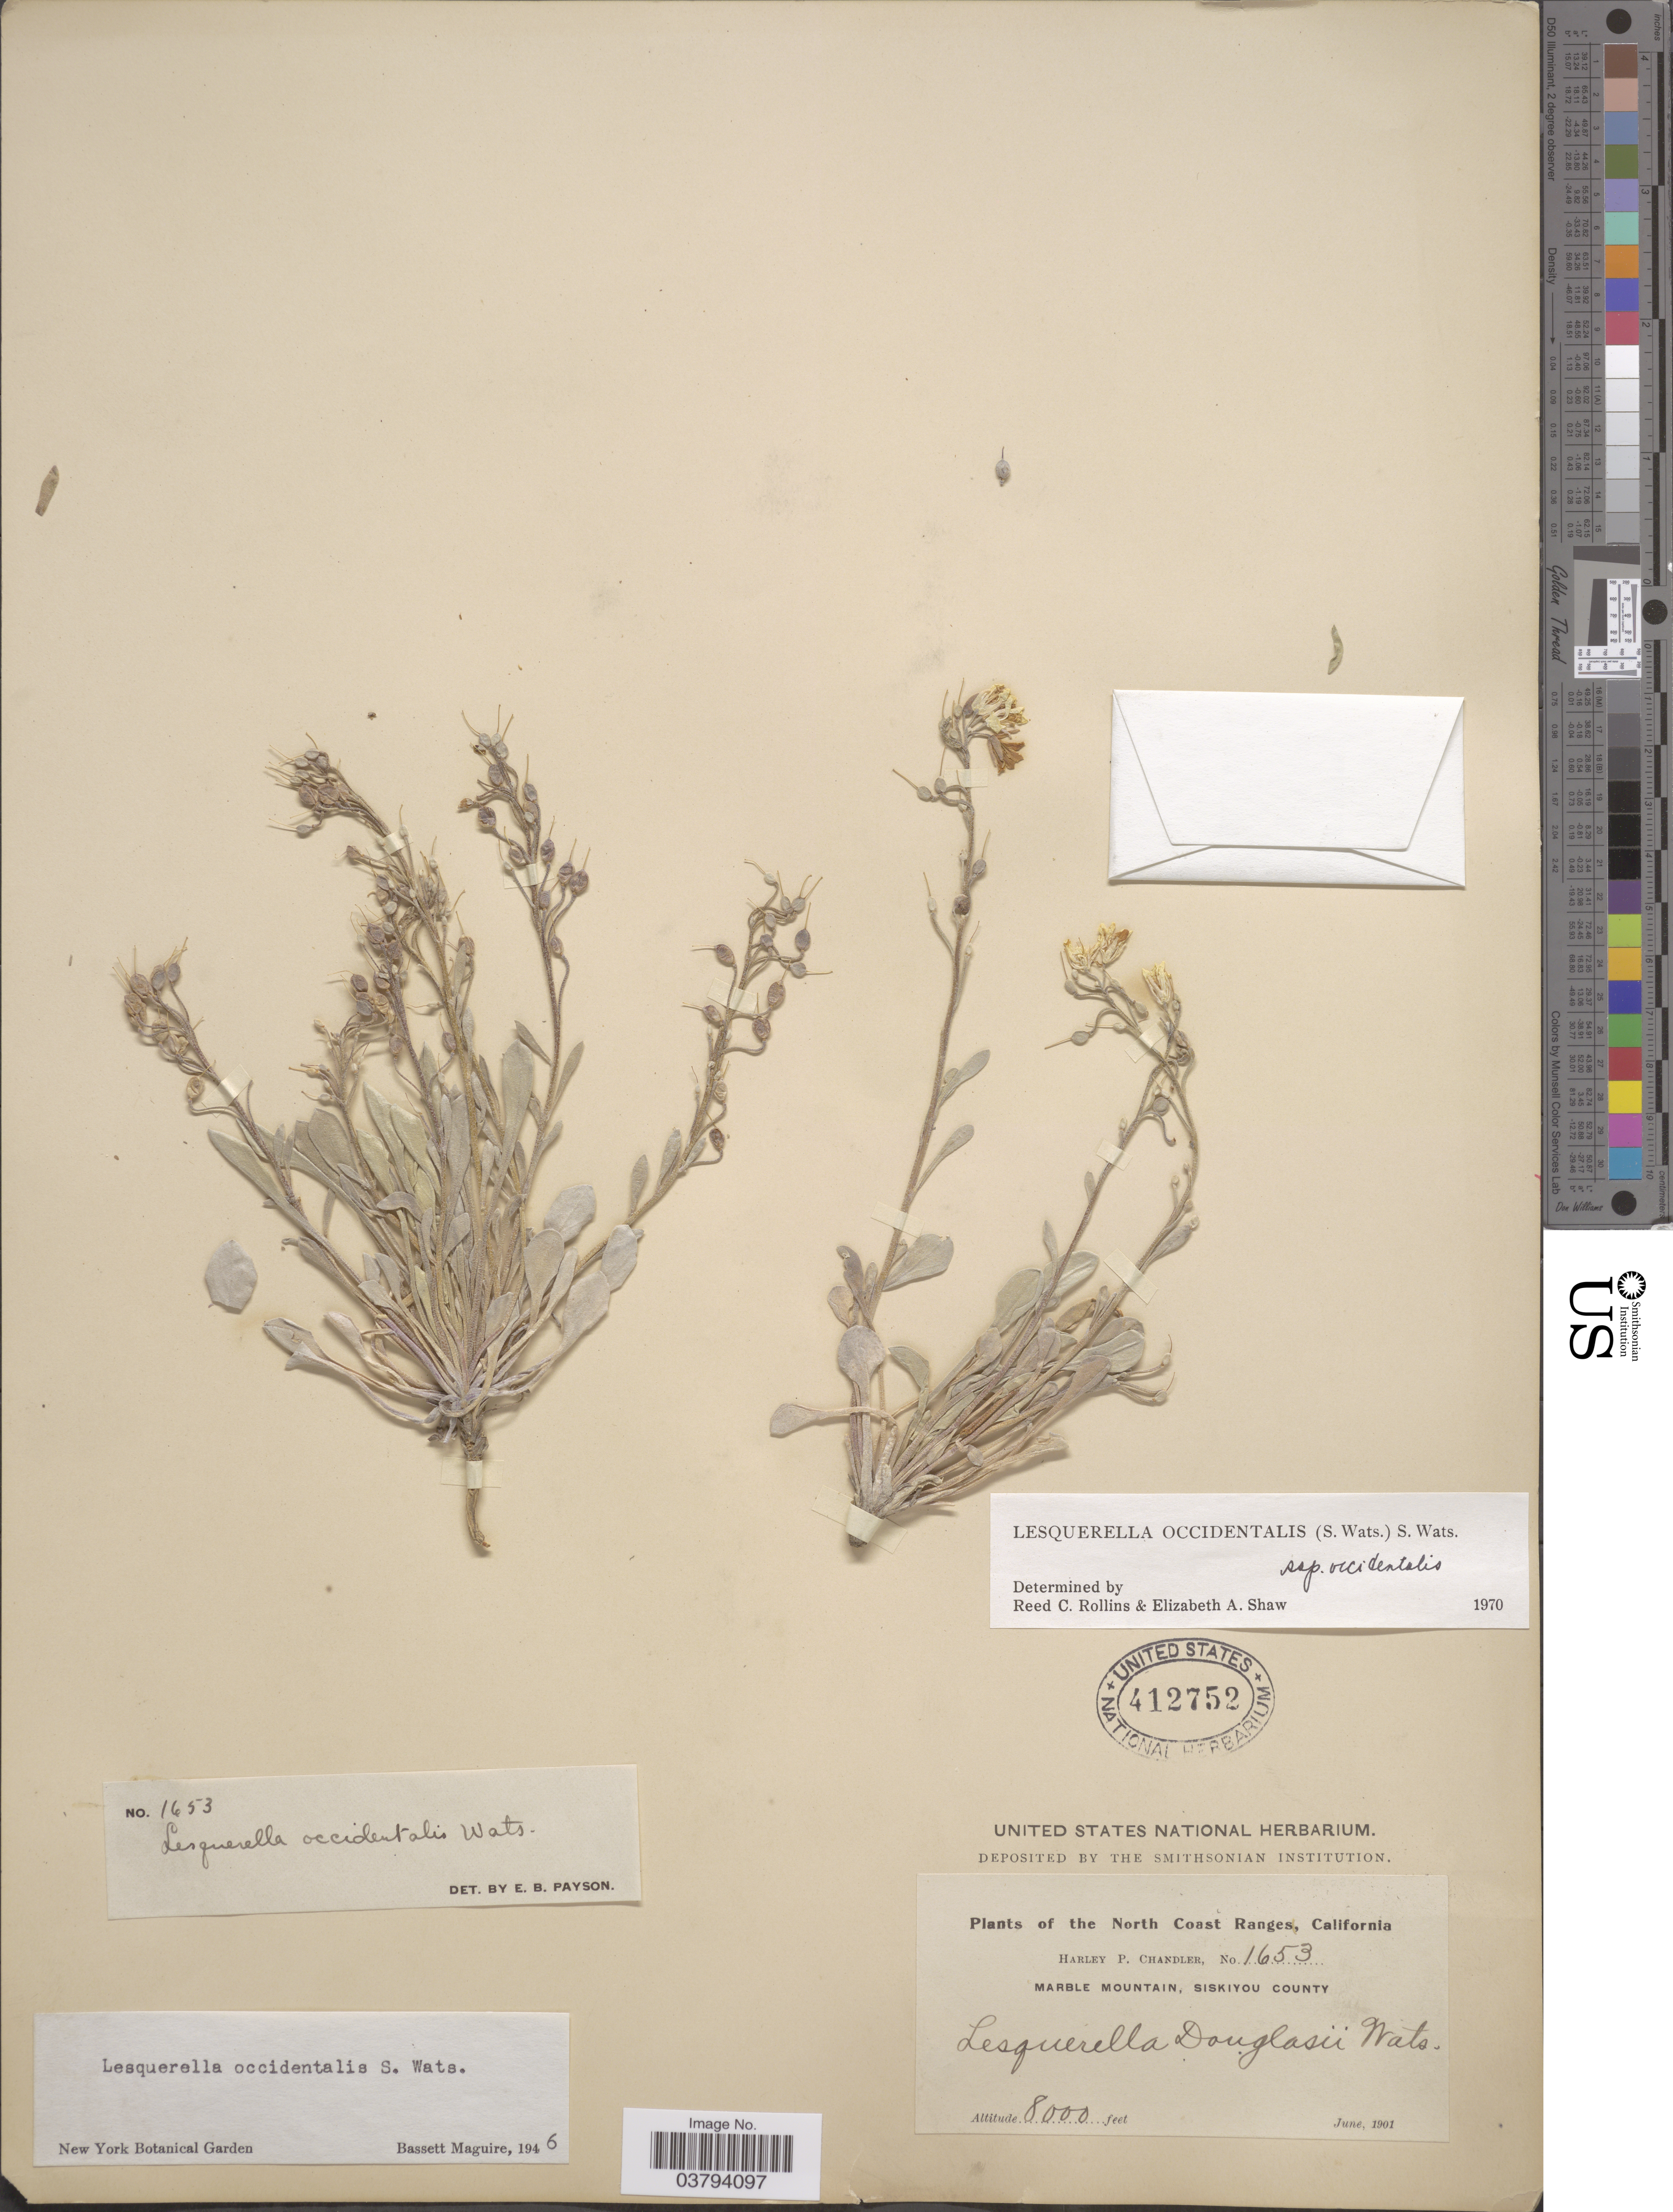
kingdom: Plantae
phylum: Tracheophyta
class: Magnoliopsida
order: Brassicales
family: Brassicaceae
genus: Lesquerella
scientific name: Lesquerella occidentalis var. occidentalis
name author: S. Watson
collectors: H. Chandler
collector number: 1653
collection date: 1901-06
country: United States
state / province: California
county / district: Siskiyou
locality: The North Coast Ranges. Marble Mountain, Siskiyou County.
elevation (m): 2438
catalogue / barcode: US 412752